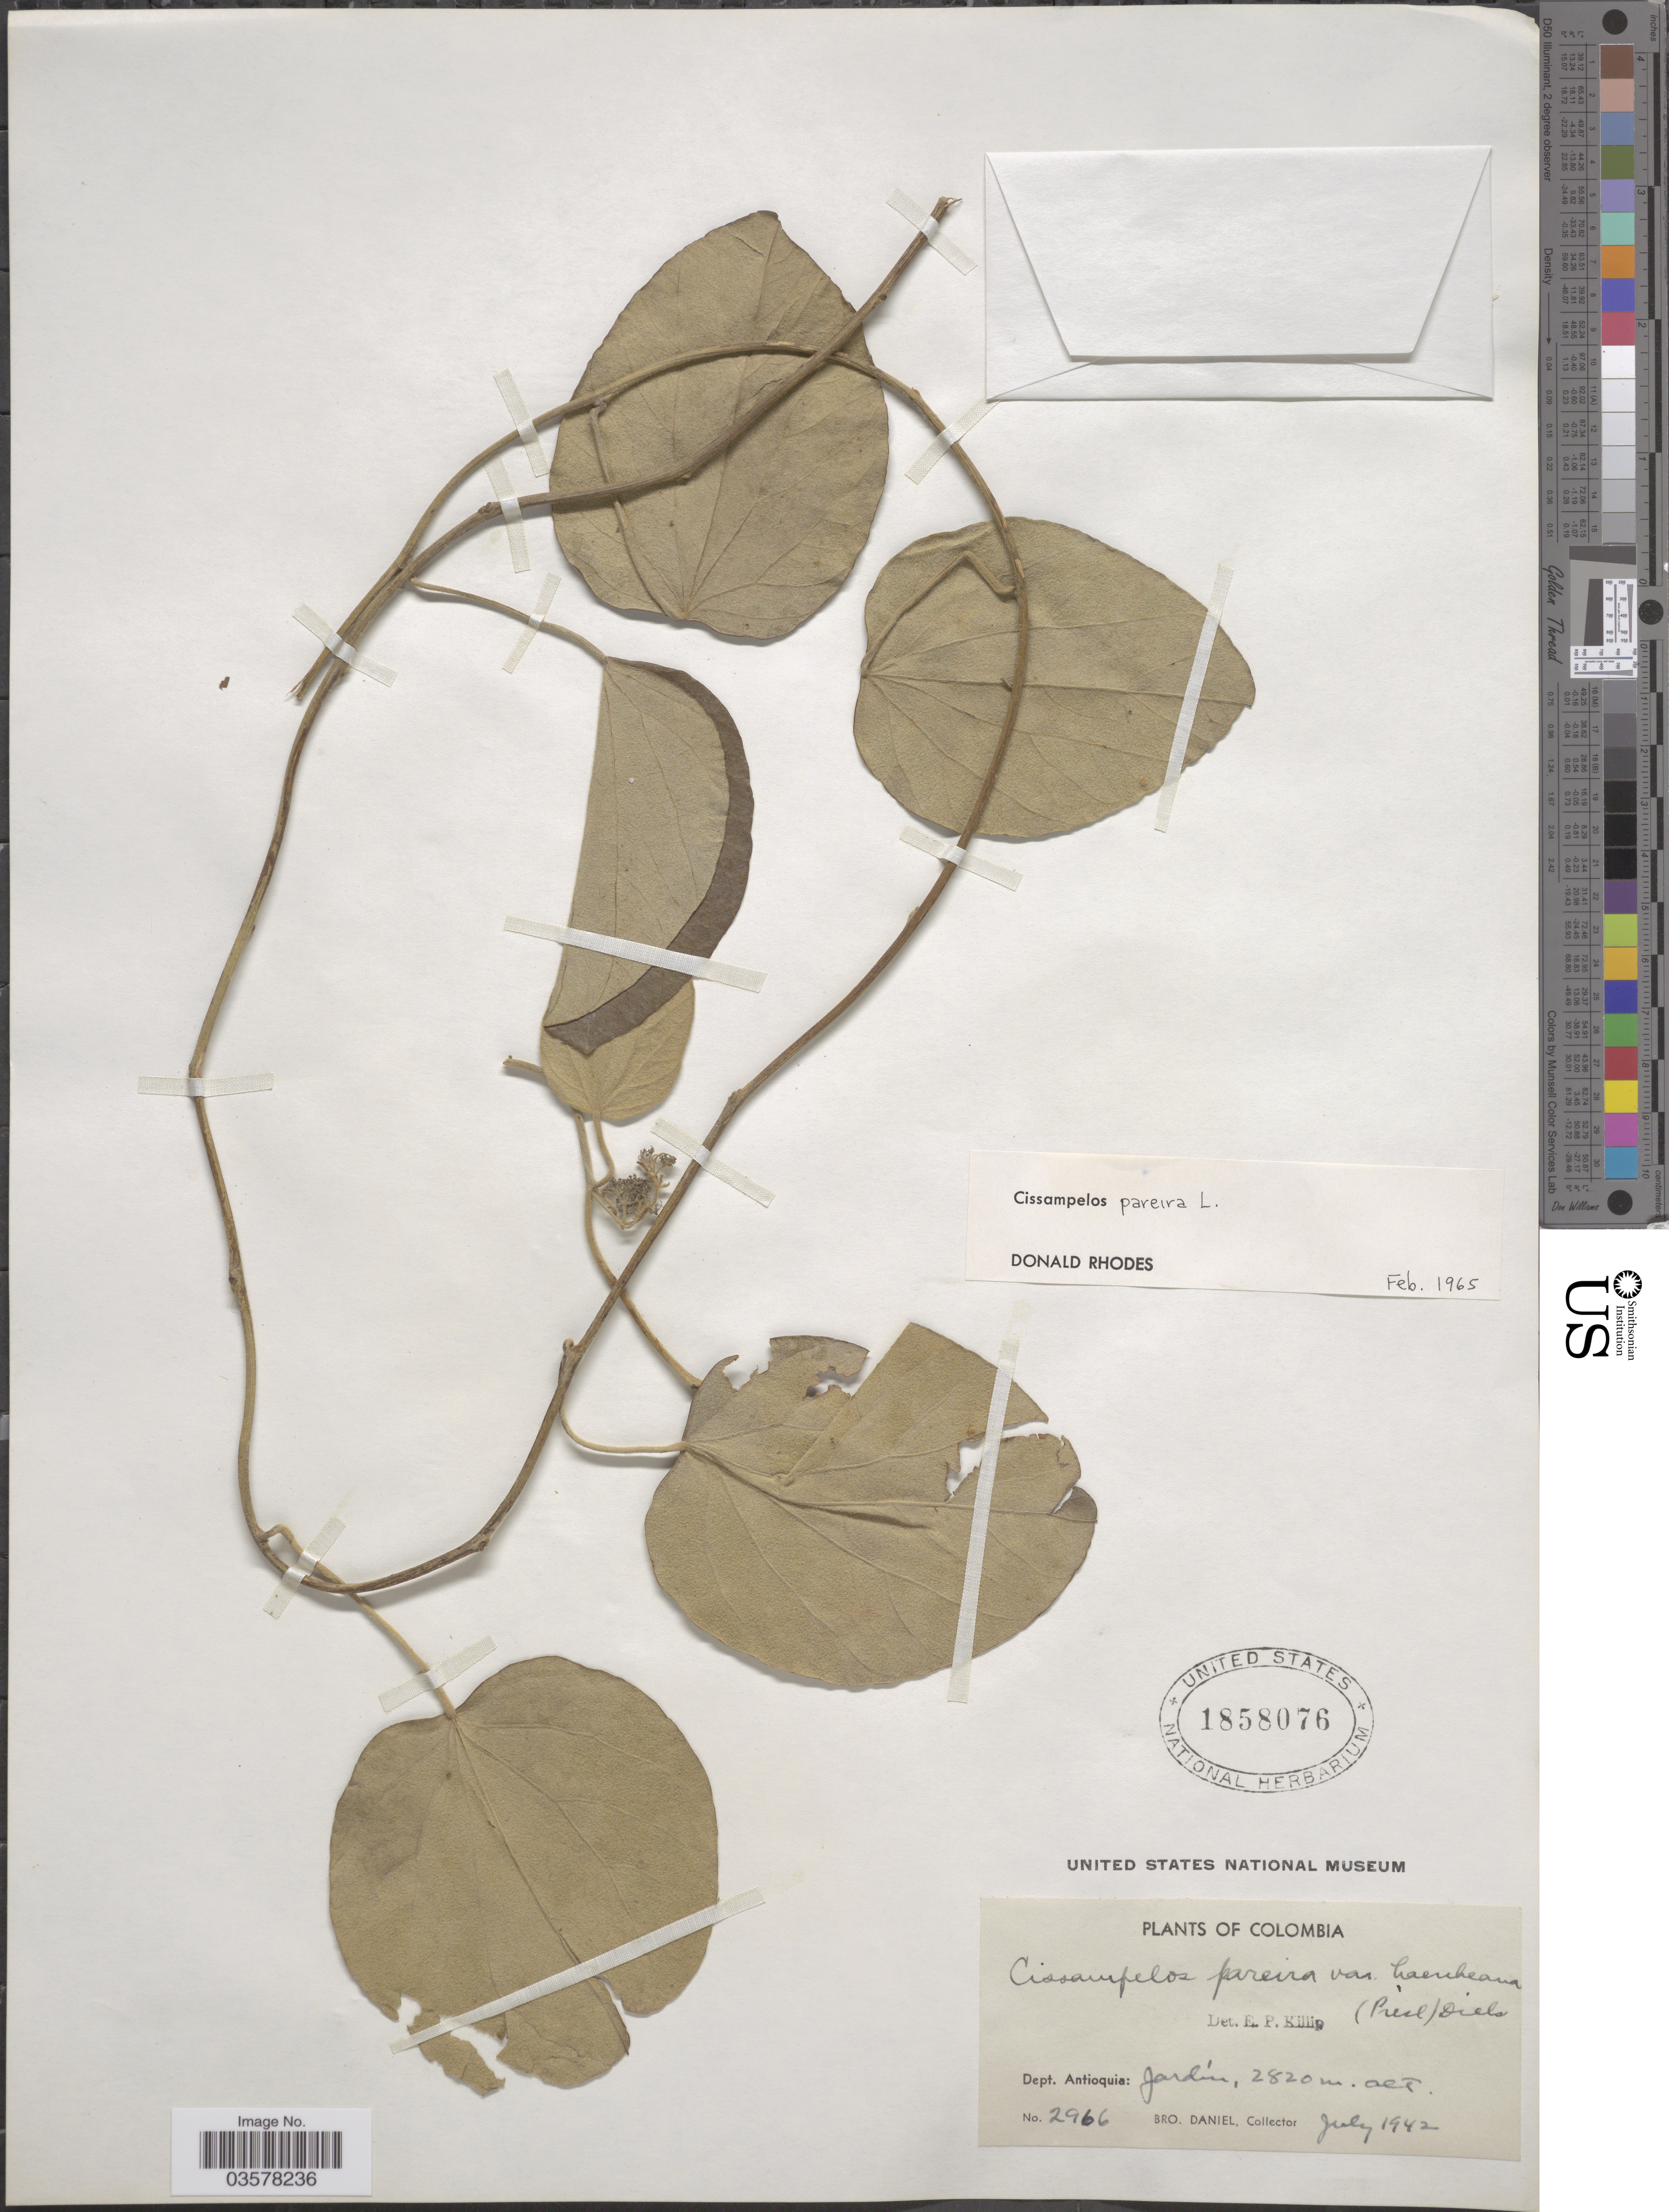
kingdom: Plantae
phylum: Tracheophyta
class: Magnoliopsida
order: Ranunculales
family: Menispermaceae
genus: Cissampelos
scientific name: Cissampelos pareira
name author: L.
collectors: Bro. Daniel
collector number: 2966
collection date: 1942-07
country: Colombia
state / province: Antioquia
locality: Dept. Antioquia: Jardín.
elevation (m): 2820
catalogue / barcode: US 1858076